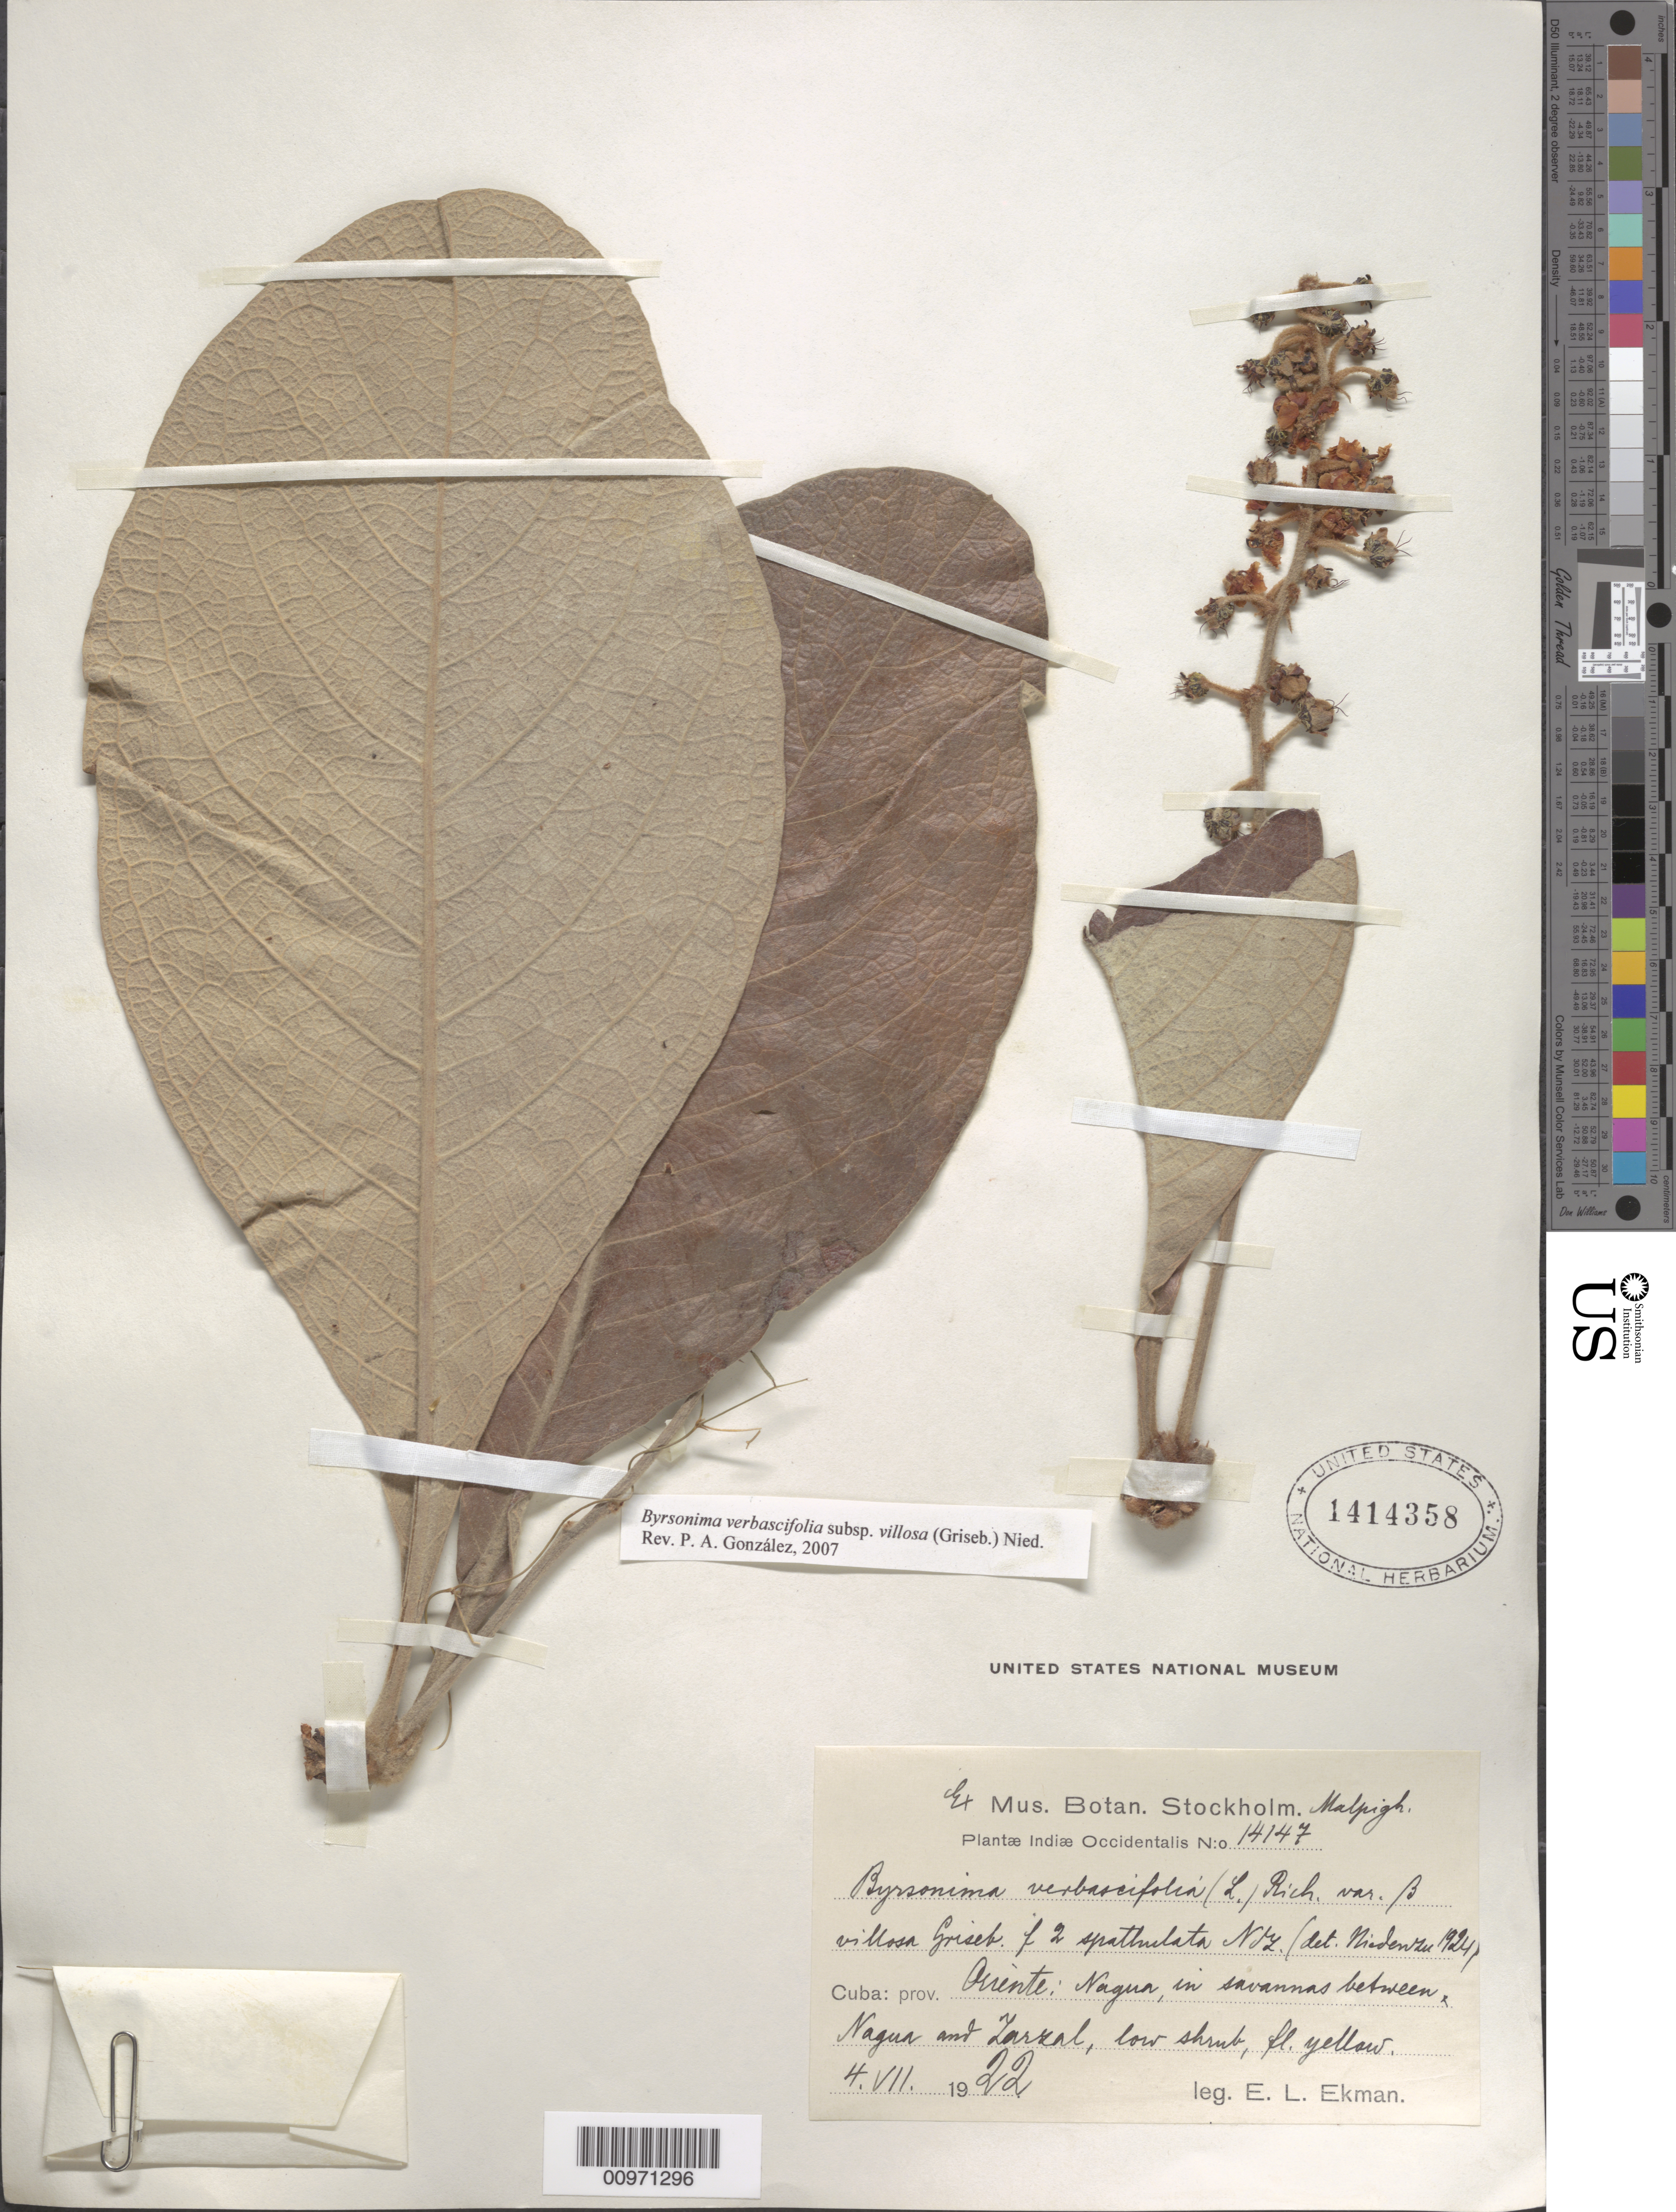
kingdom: Plantae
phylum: Tracheophyta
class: Magnoliopsida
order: Malpighiales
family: Malpighiaceae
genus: Byrsonima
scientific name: Byrsonima verbascifolia subsp. villosa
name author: (Griseb.) Nied.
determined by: González, P. A.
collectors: E. L. Ekman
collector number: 14147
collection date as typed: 04 Jul 1922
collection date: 1922-07-04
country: Cuba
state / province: Oriente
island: Cuba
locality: Nagua, between Nagua and Larsal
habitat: Savannas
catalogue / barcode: US 1414358